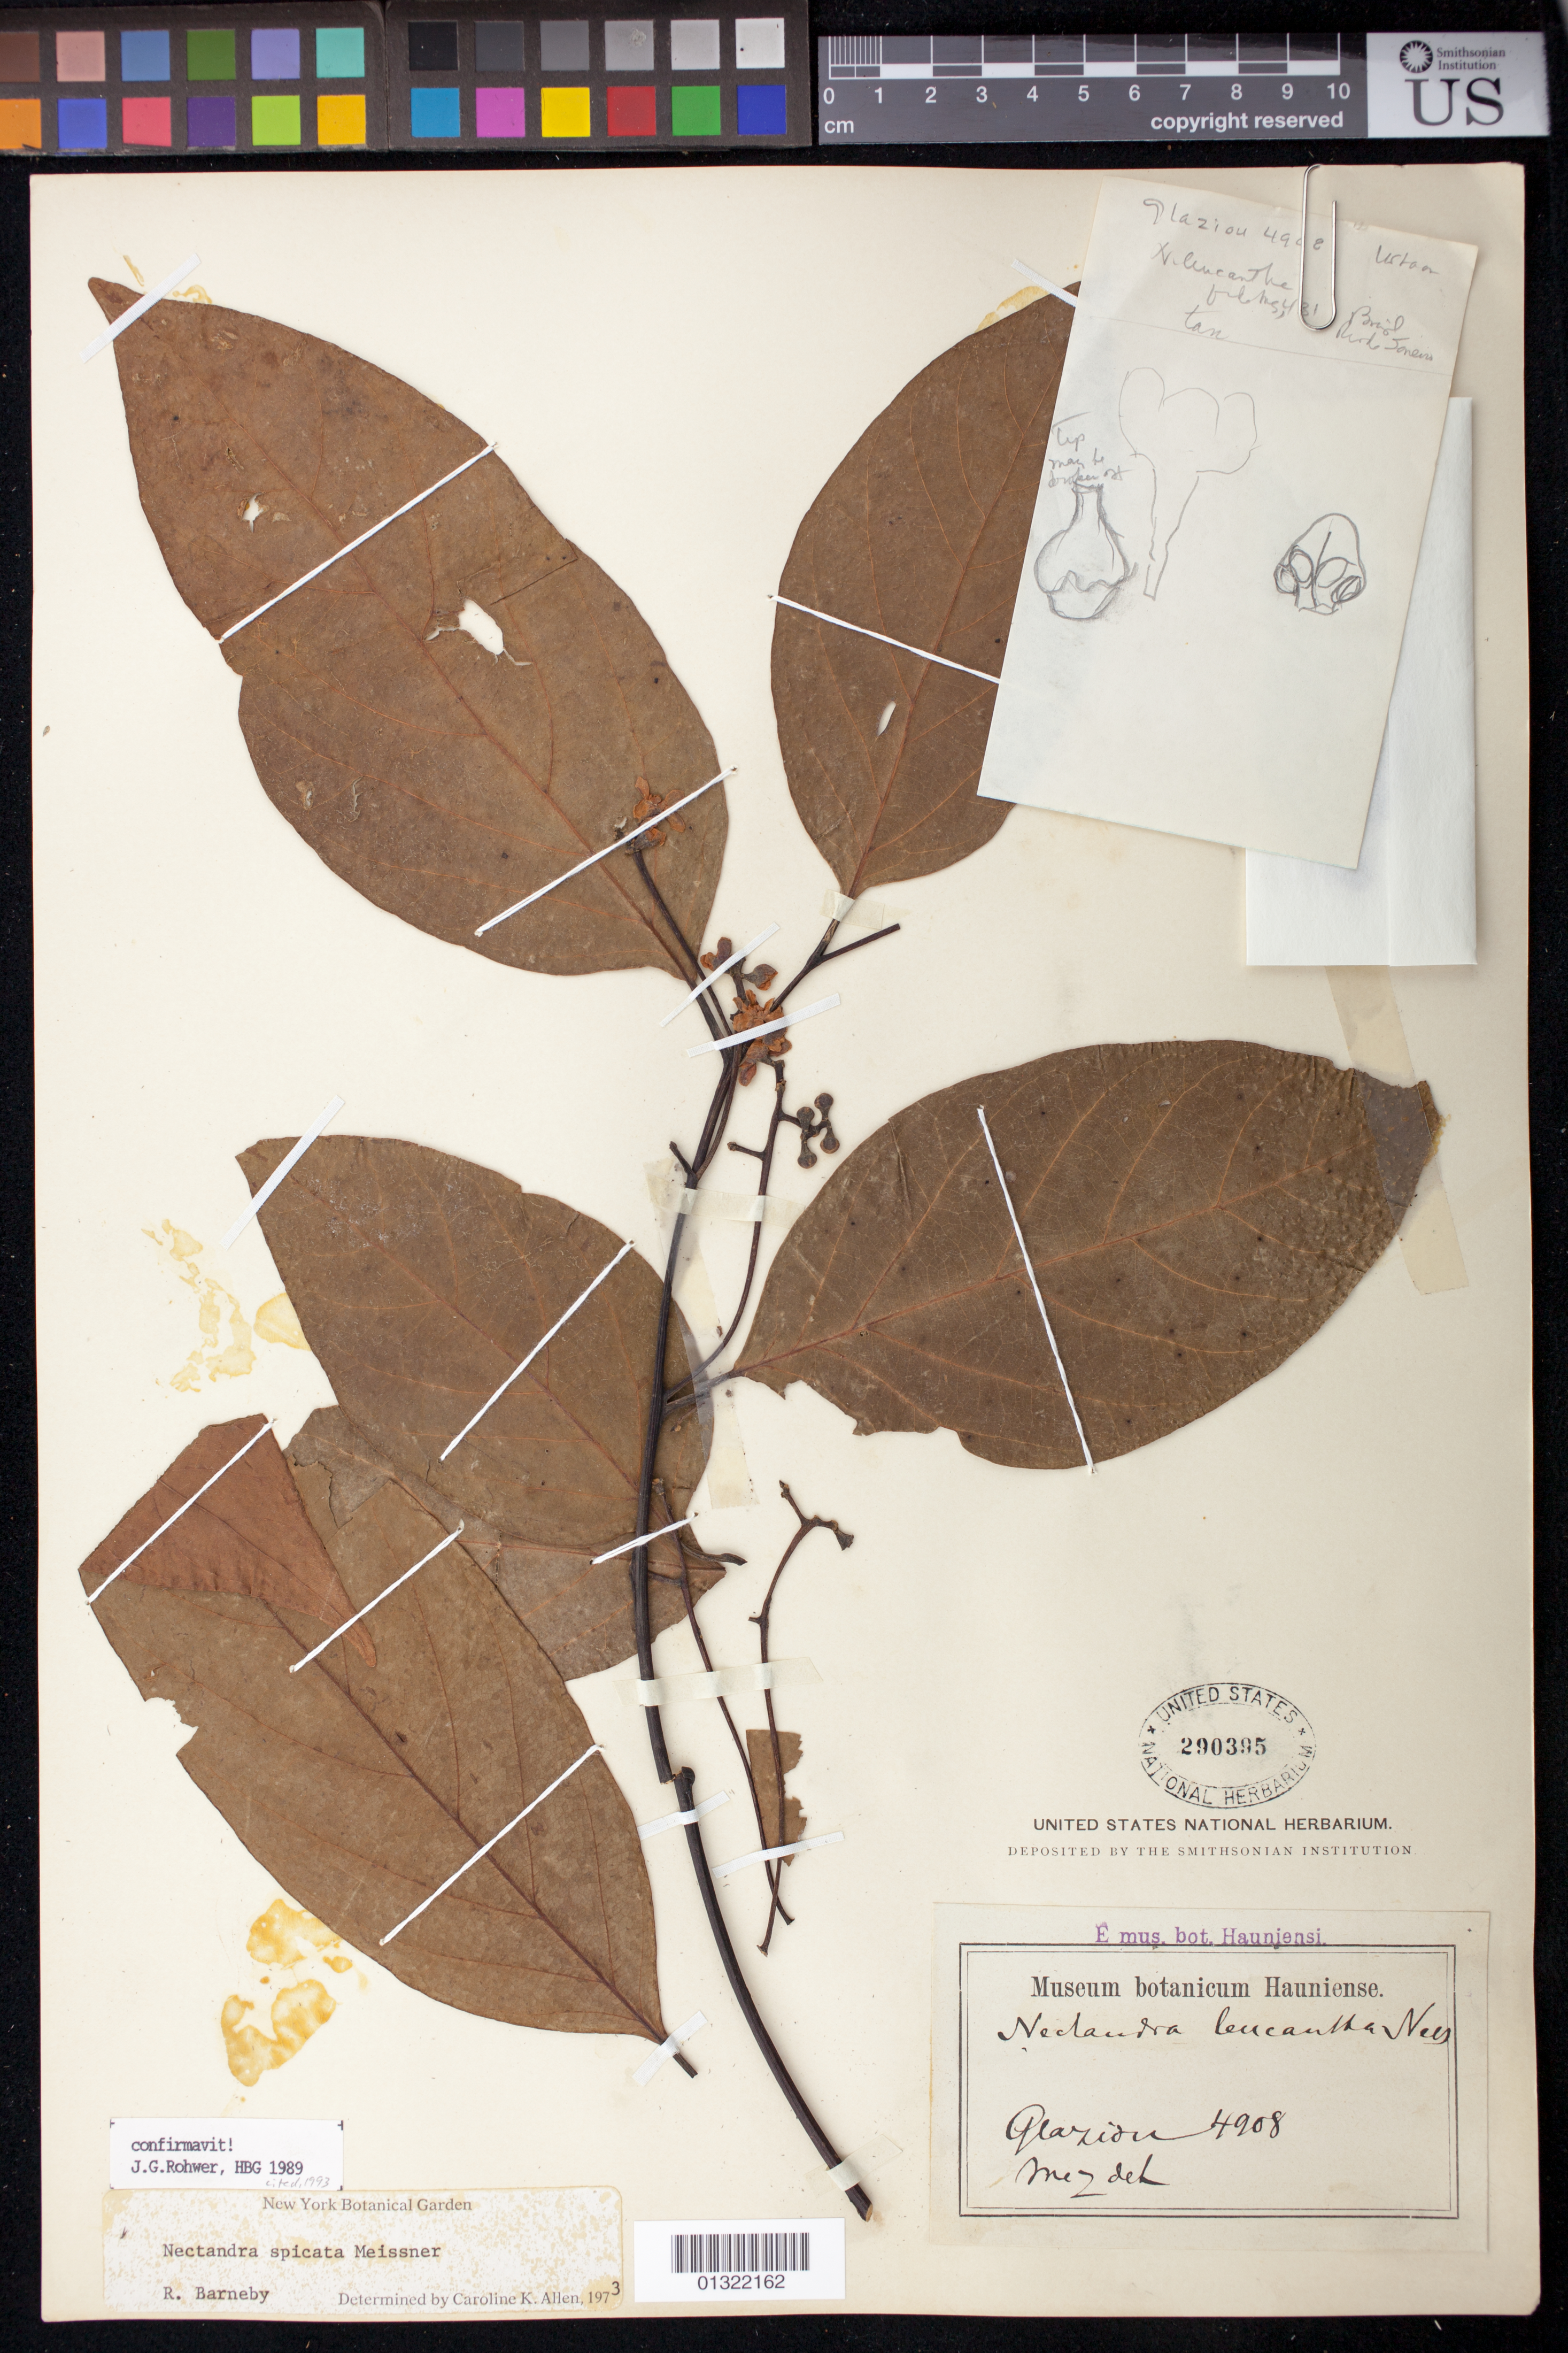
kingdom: Plantae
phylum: Tracheophyta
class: Magnoliopsida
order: Laurales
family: Lauraceae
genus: Nectandra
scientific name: Nectandra spicata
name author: Meisn. in DC.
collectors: A. F. M. Glaziou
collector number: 4908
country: Brazil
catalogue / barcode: US 290395